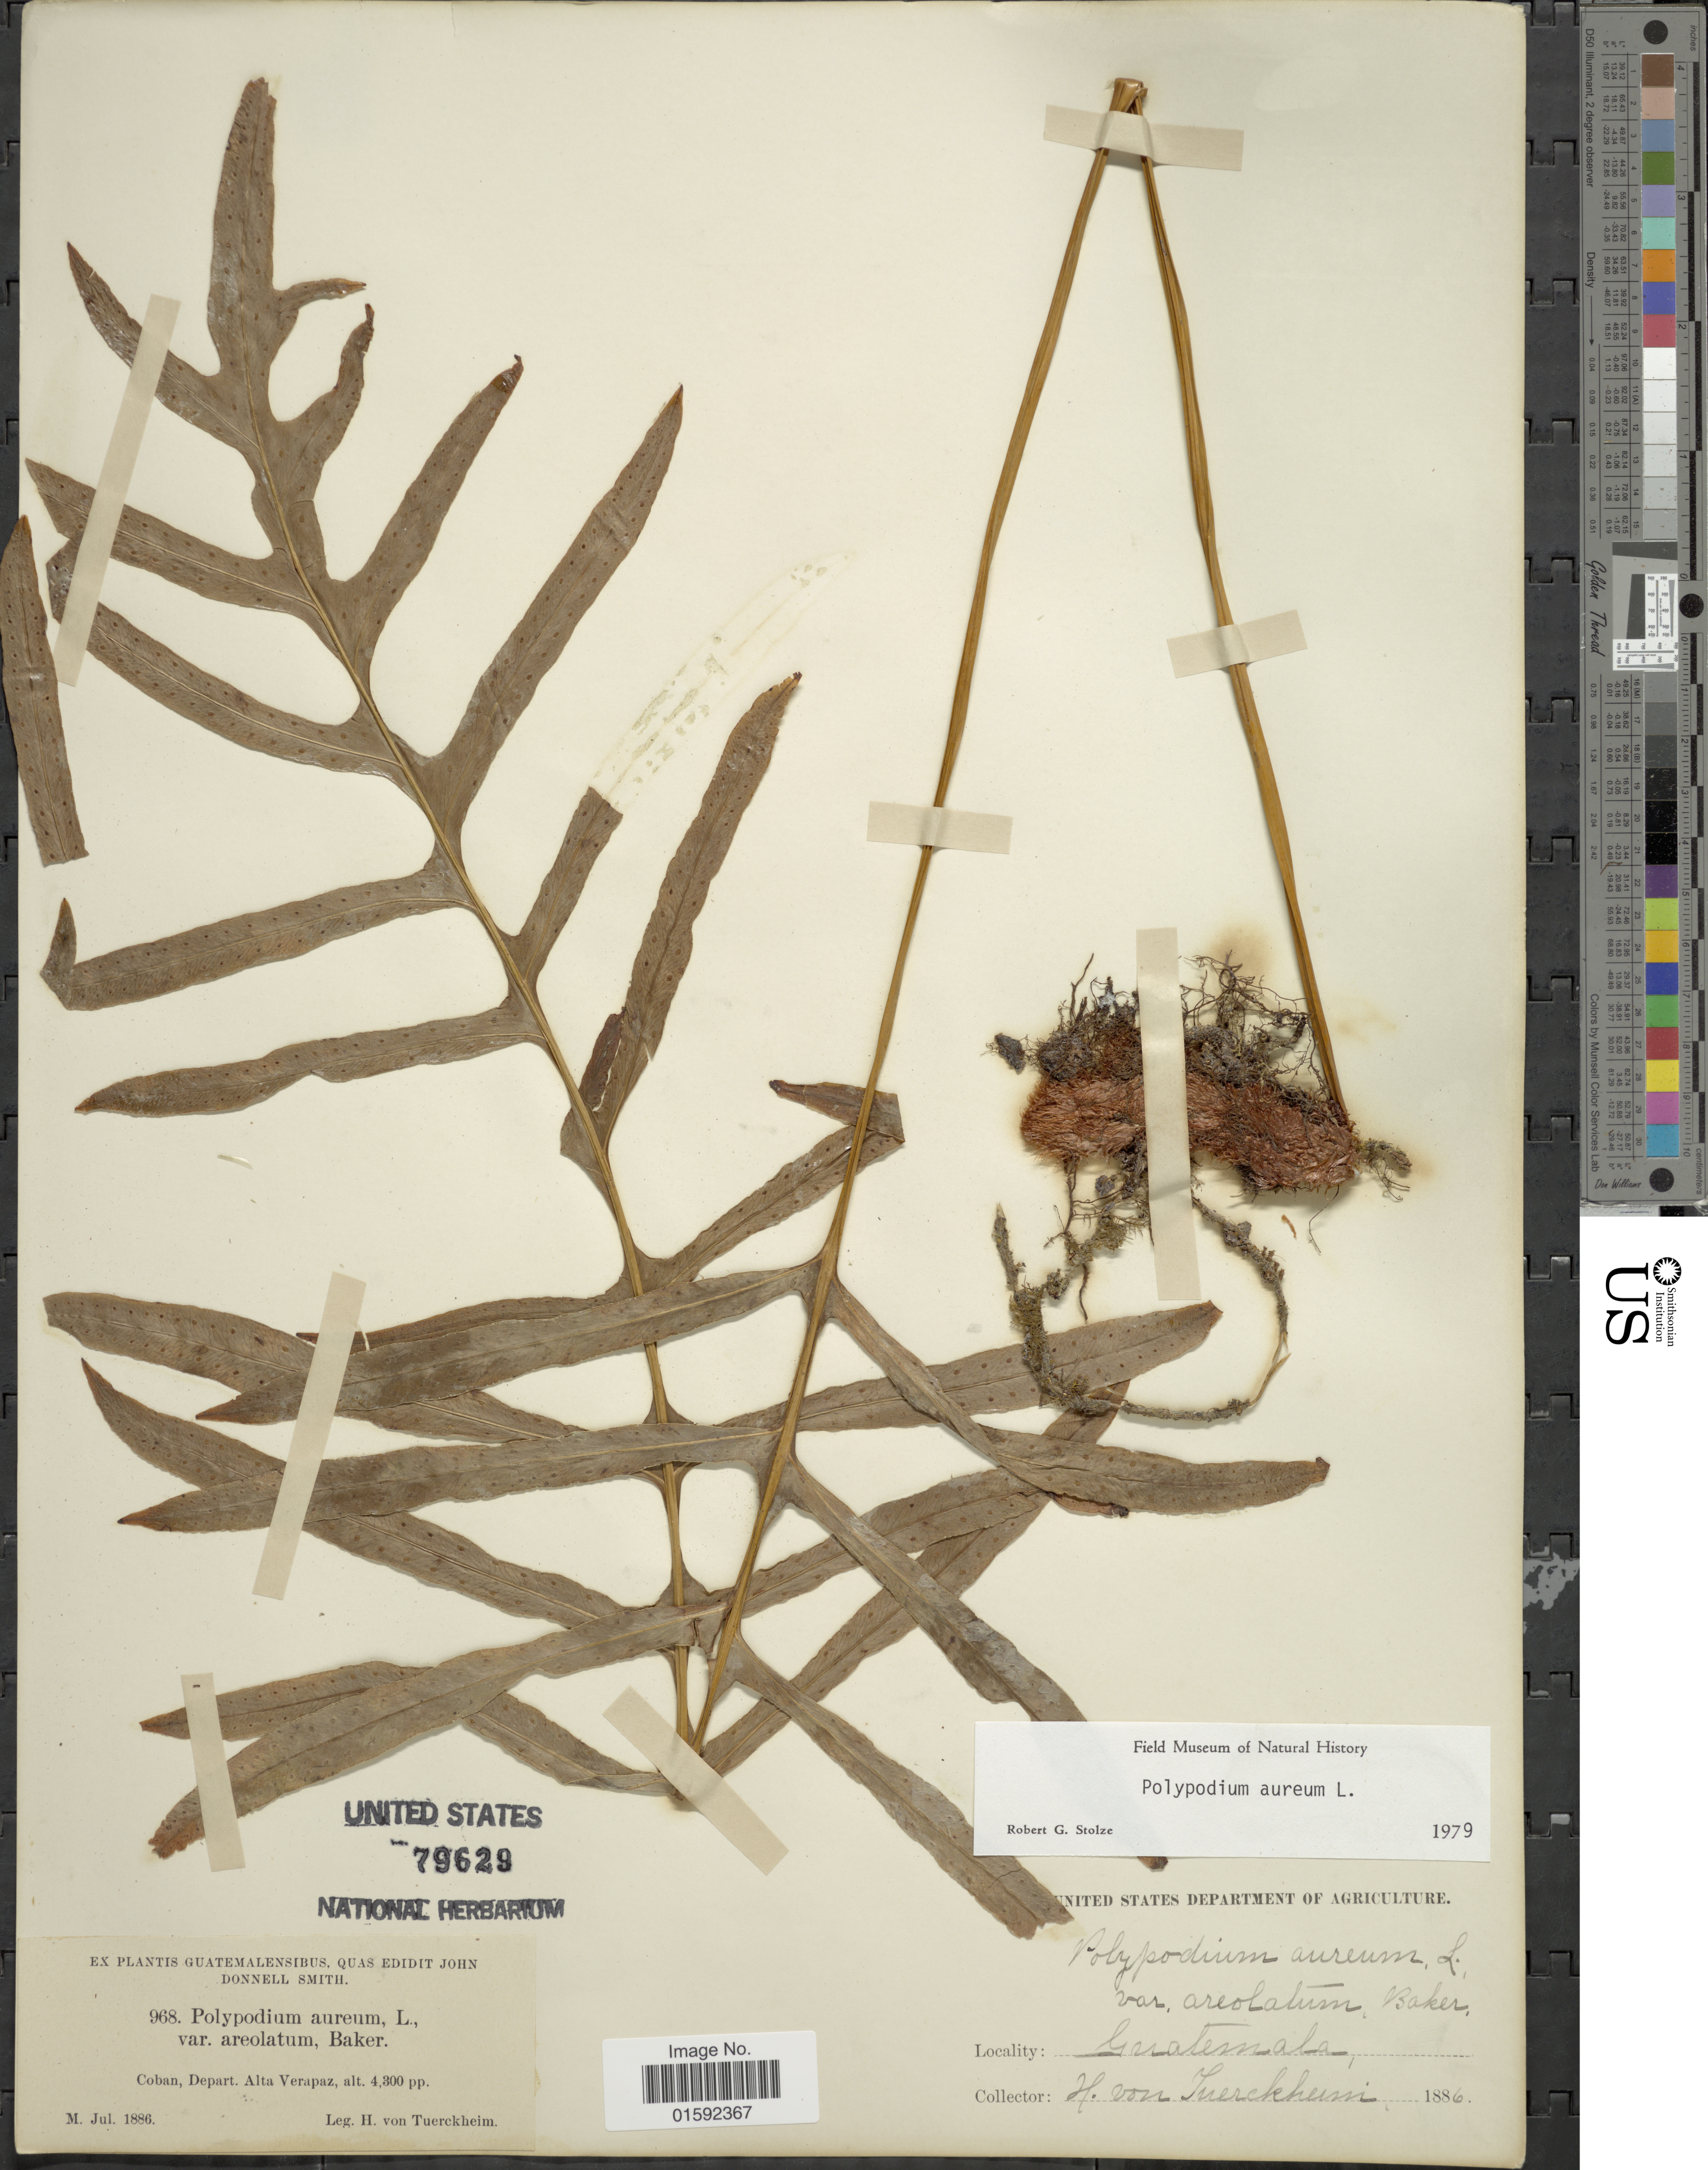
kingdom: Plantae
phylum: Tracheophyta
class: Polypodiopsida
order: Polypodiales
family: Polypodiaceae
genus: Phlebodium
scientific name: Phlebodium pseudoaureum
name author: (Cav.) Lellinger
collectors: H. von Türckheim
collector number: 968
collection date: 1886-07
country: Guatemala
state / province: Alta Verapaz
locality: Guatemala, Dept. Alta Vera Paz, Coban.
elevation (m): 1311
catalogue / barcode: US 79629